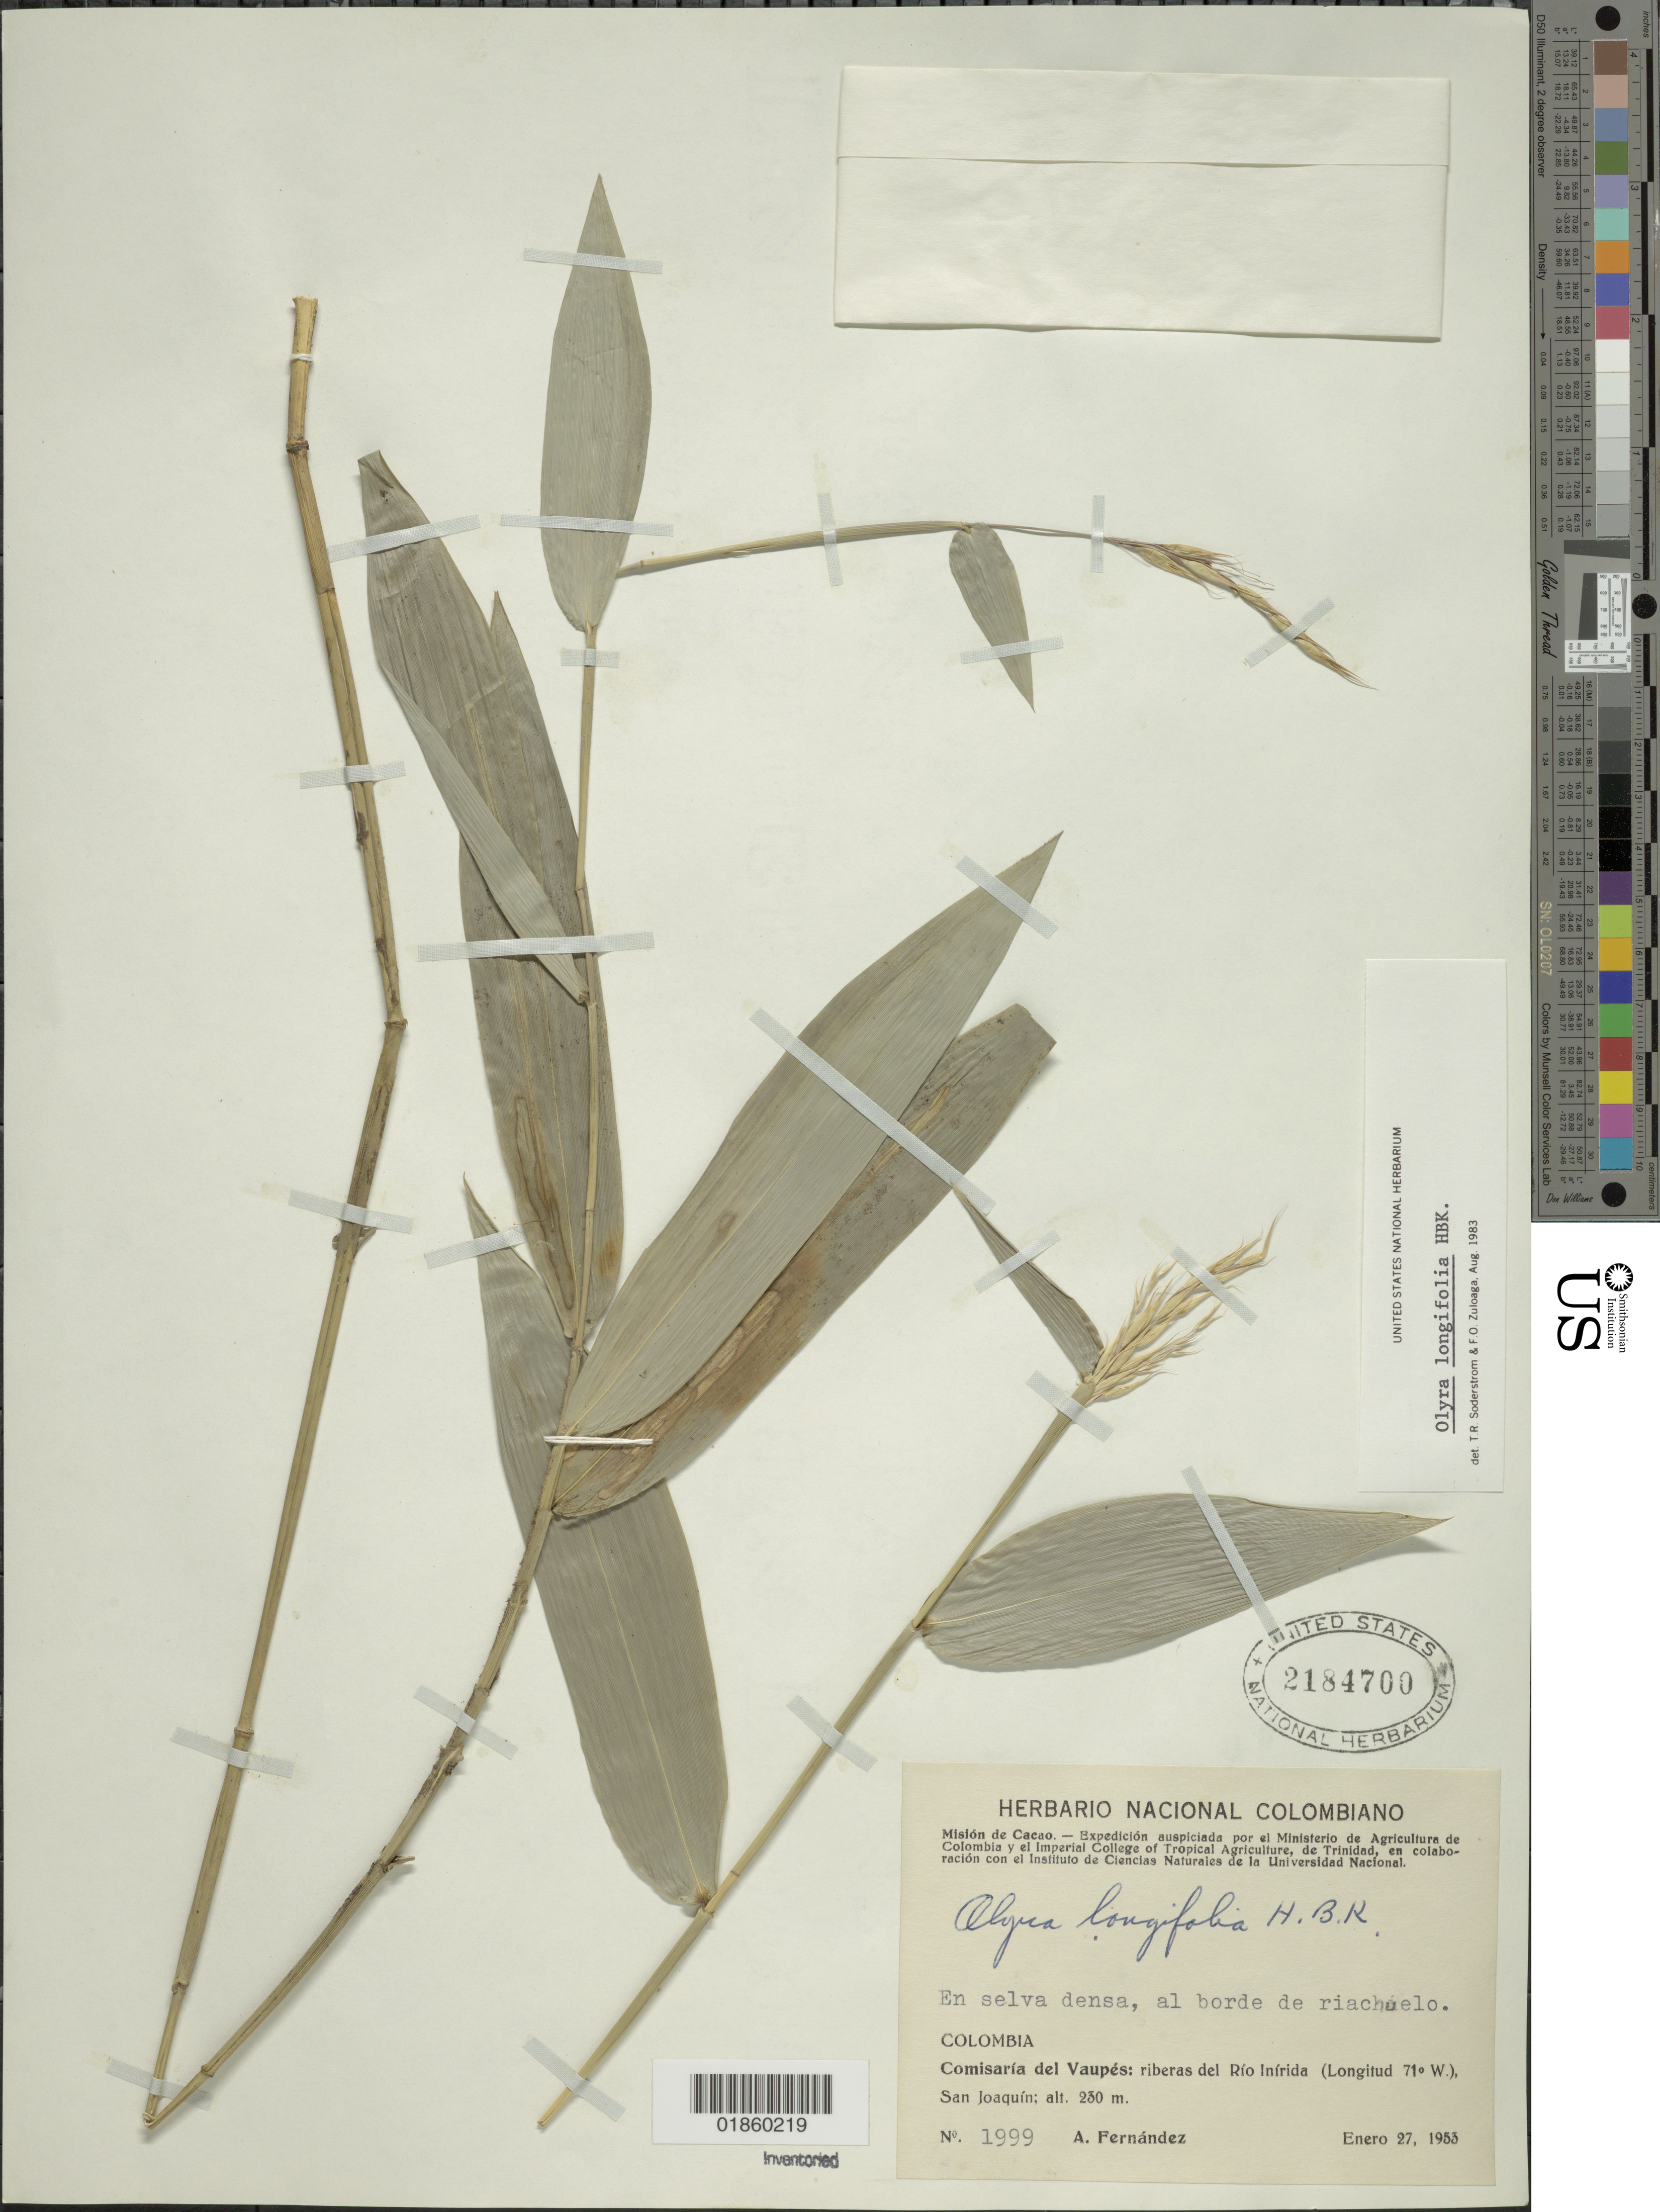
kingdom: Plantae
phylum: Tracheophyta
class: Liliopsida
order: Poales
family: Poaceae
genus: Olyra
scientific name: Olyra longifolia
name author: Kunth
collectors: Á. Fernández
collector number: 1999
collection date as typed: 27 Jan 1953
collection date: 1953-01-27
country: Colombia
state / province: Vaupés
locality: Rio Inirida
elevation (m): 230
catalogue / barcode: US 2184700